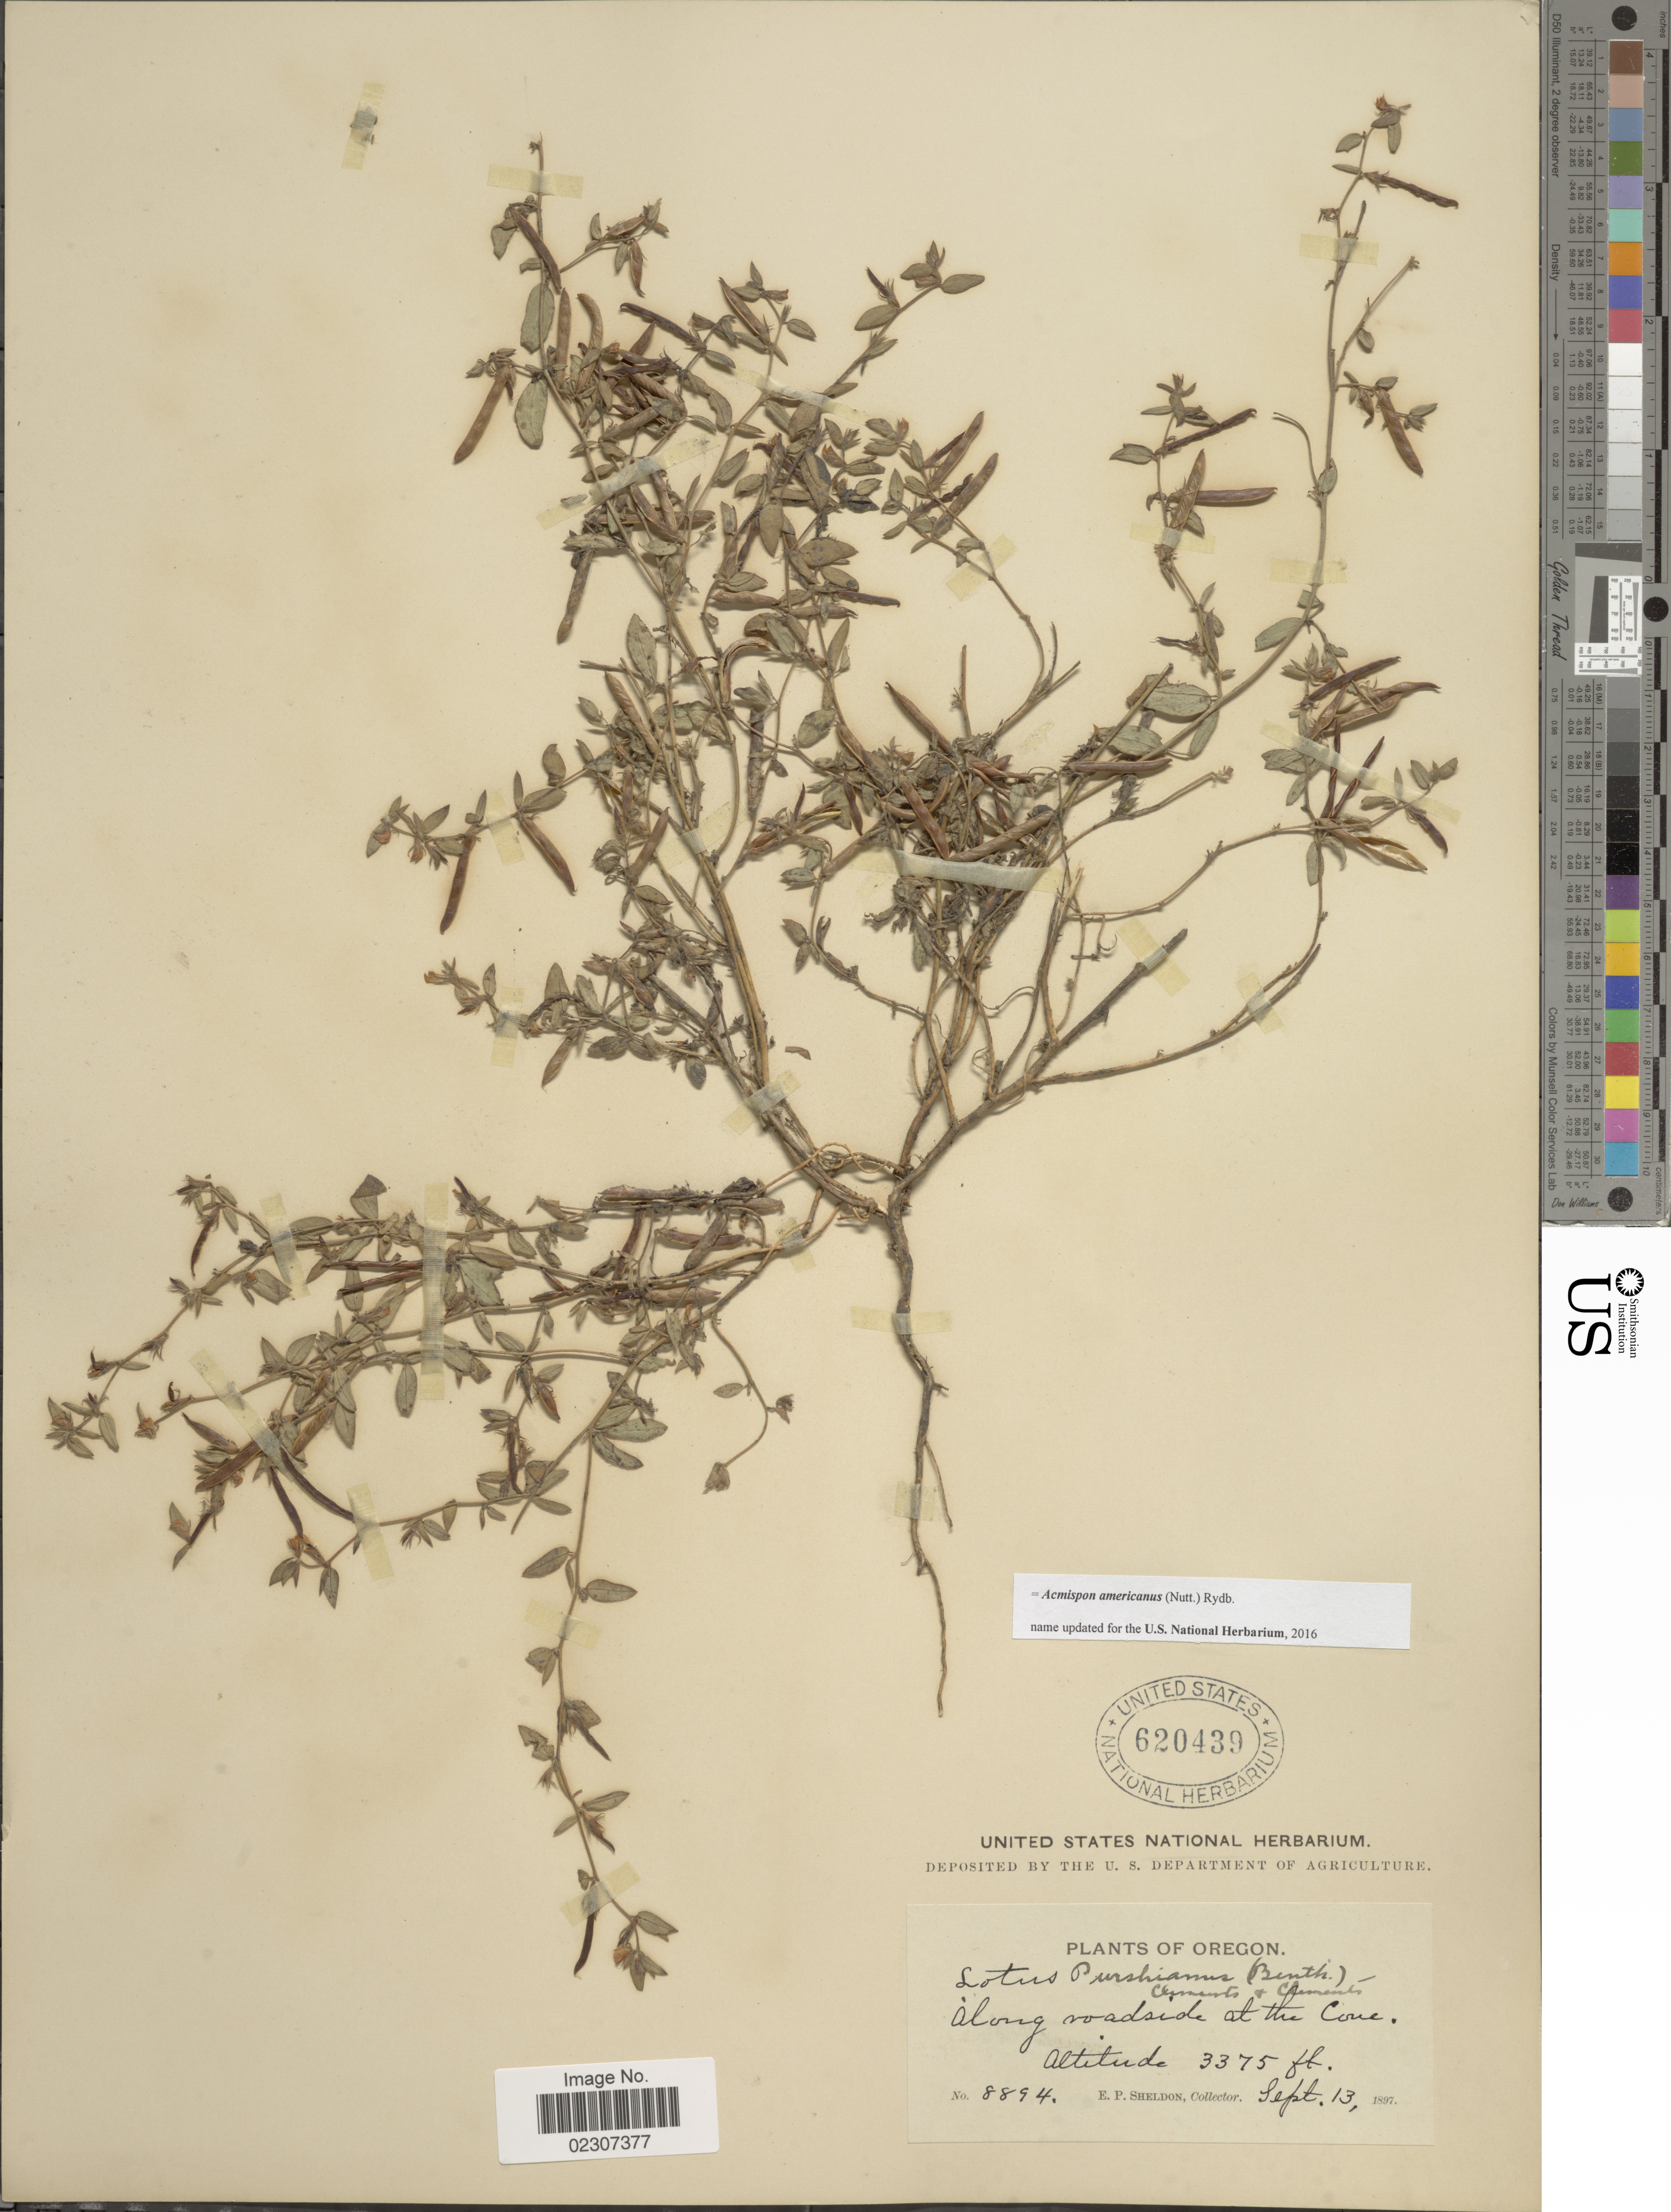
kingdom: Plantae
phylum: Tracheophyta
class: Magnoliopsida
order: Fabales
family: Fabaceae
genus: Acmispon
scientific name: Acmispon americanus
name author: (Nutt.) Rydb.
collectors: E. P. Sheldon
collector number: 8894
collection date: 1897-09-13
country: United States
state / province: Oregon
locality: Oregon. Along roadside at the Cone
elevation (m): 1029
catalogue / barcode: US 620439